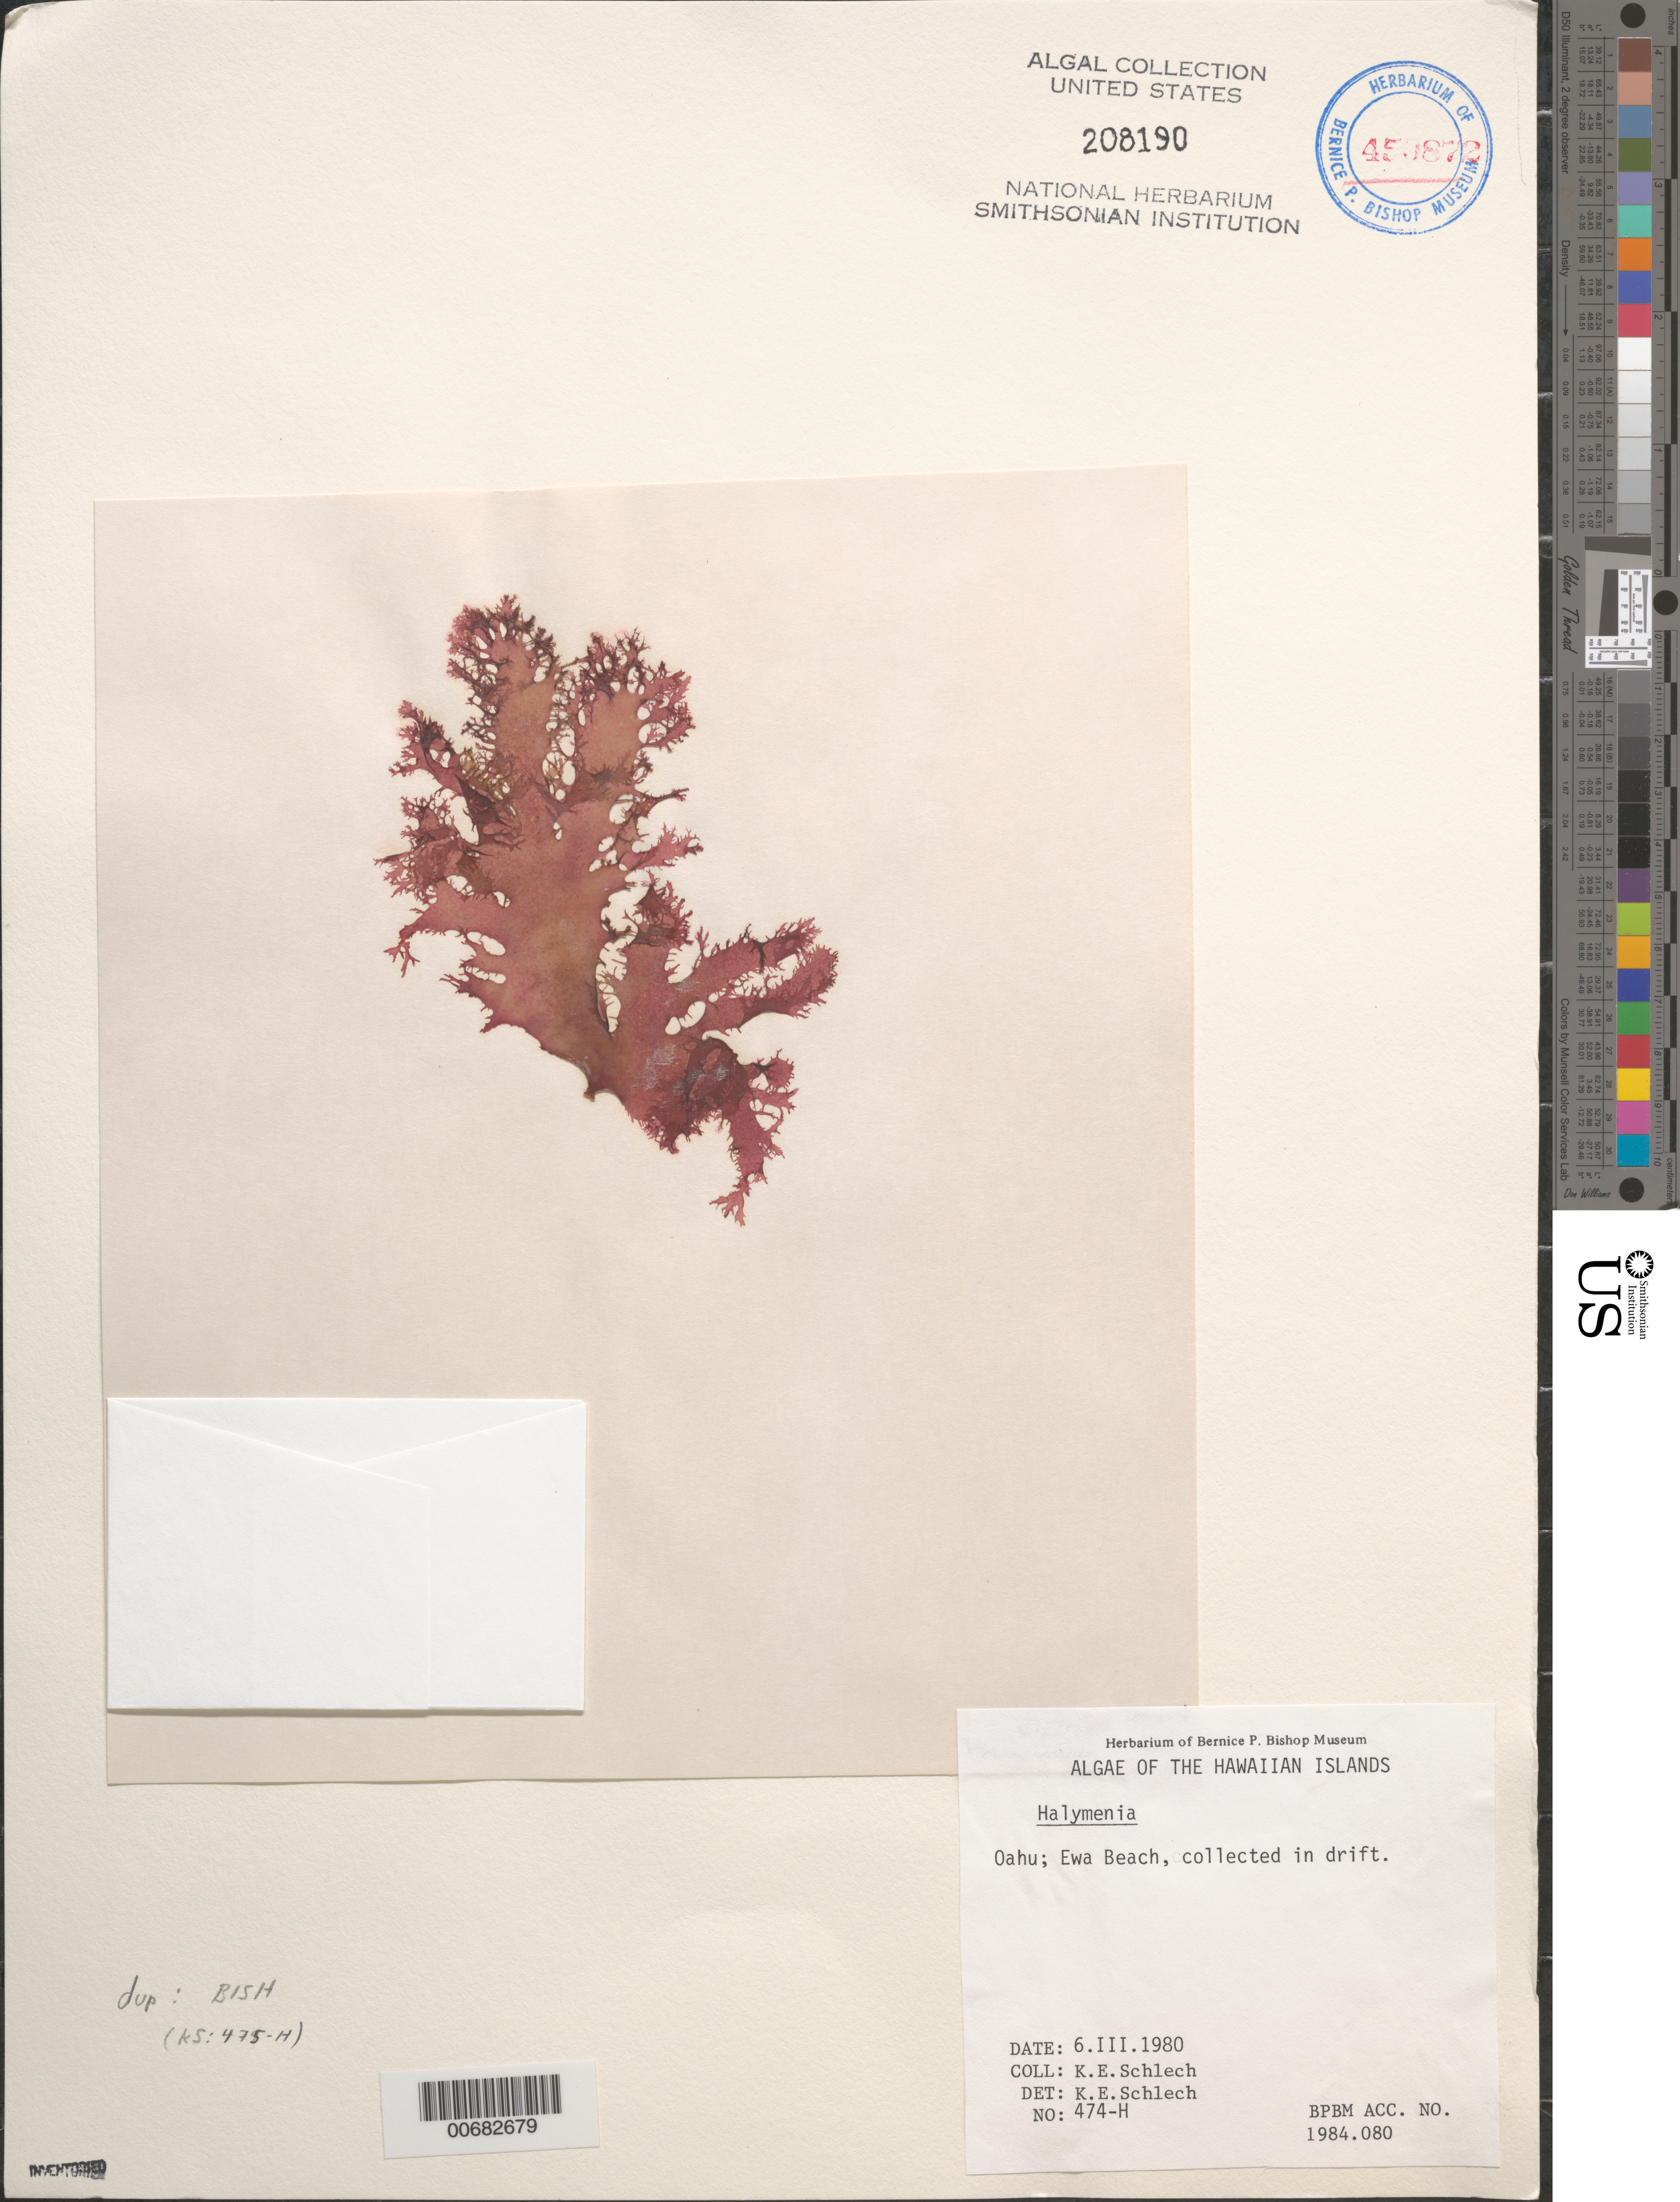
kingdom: Plantae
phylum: Rhodophyta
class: Florideophyceae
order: Halymeniales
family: Halymeniaceae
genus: Halymenia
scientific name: Halymenia sp.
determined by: Schlech, K. E.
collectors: K. Schlech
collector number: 474-H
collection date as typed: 06 Mar 1980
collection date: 1980-03-06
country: United States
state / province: Hawaii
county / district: Honolulu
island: Oahu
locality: Ewa Beach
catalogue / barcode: US 208190